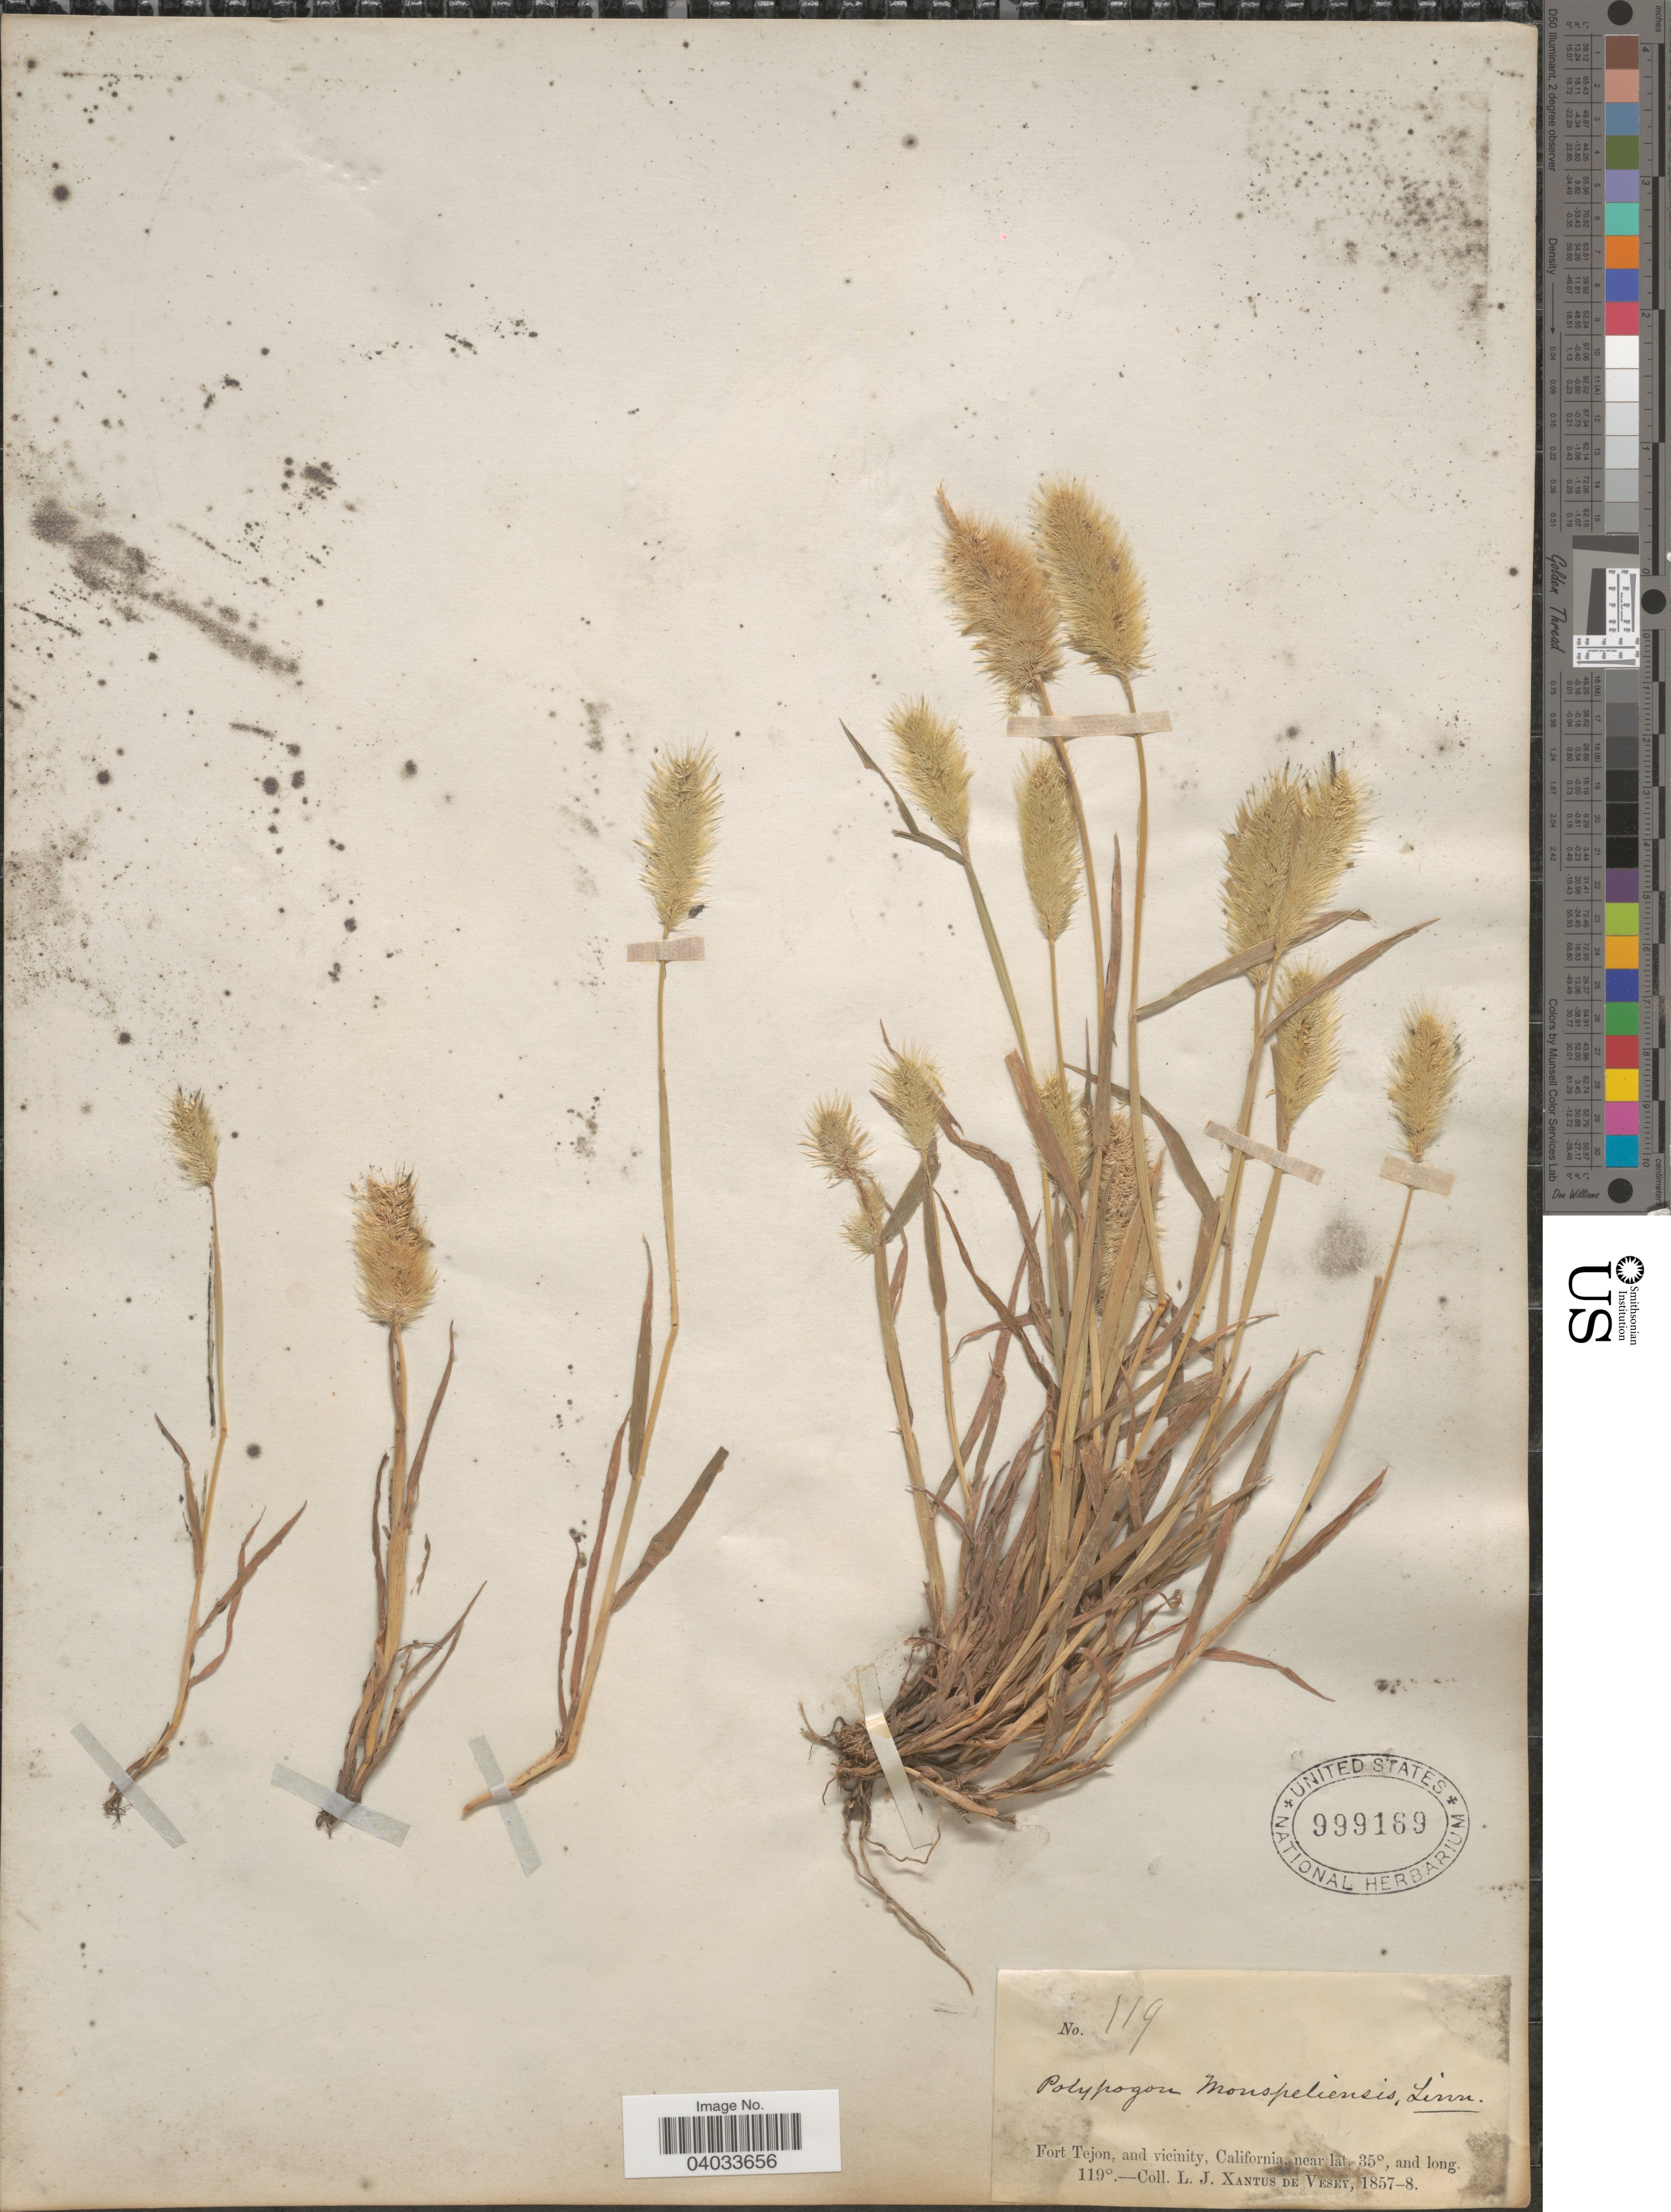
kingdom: Plantae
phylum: Tracheophyta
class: Liliopsida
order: Poales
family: Poaceae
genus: Polypogon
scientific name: Polypogon monspeliensis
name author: (L.) Desf.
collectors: L. Xantus de Vesey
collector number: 119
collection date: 1857/1858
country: United States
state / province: California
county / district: Kern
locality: Fort Tejon, and vicinity.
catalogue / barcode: US 999169